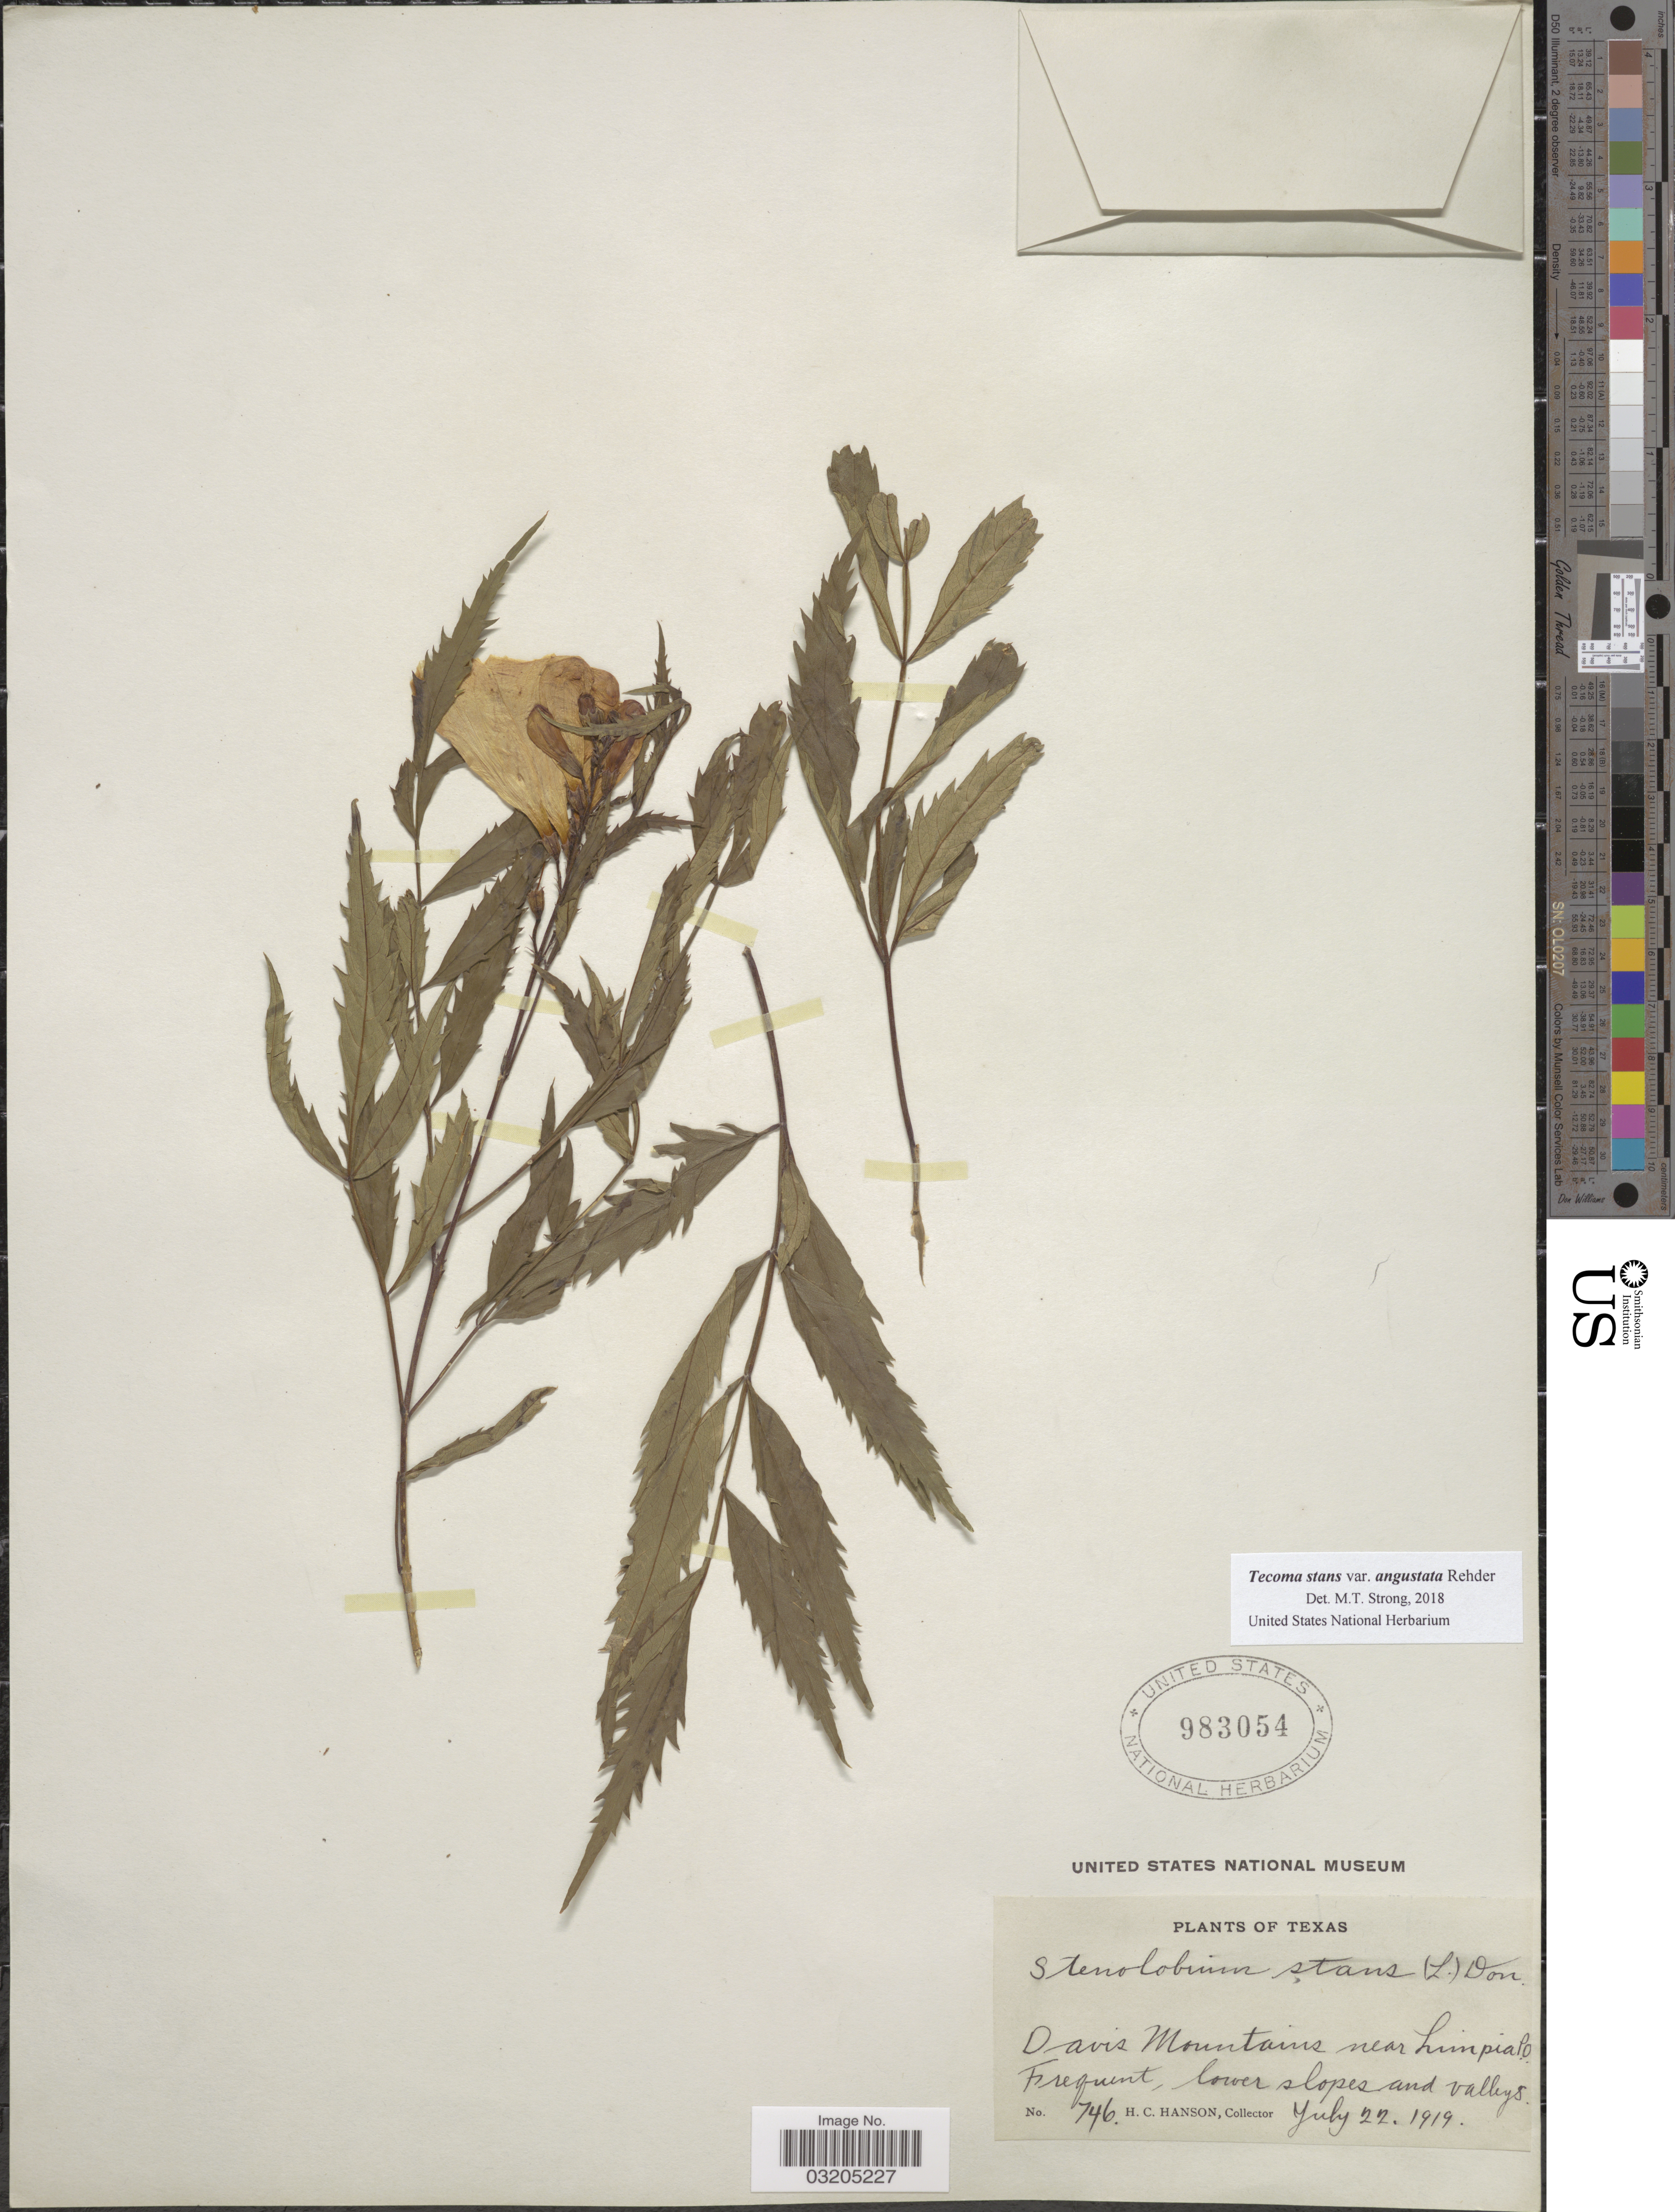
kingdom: Plantae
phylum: Tracheophyta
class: Magnoliopsida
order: Lamiales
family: Bignoniaceae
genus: Tecoma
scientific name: Tecoma stans var. angustata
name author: Rehder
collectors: H. Hanson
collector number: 746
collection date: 1919-07-22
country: United States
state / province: Texas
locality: Davis Mountains near Limpialo. Lower slopes and valleys.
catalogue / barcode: US 983054